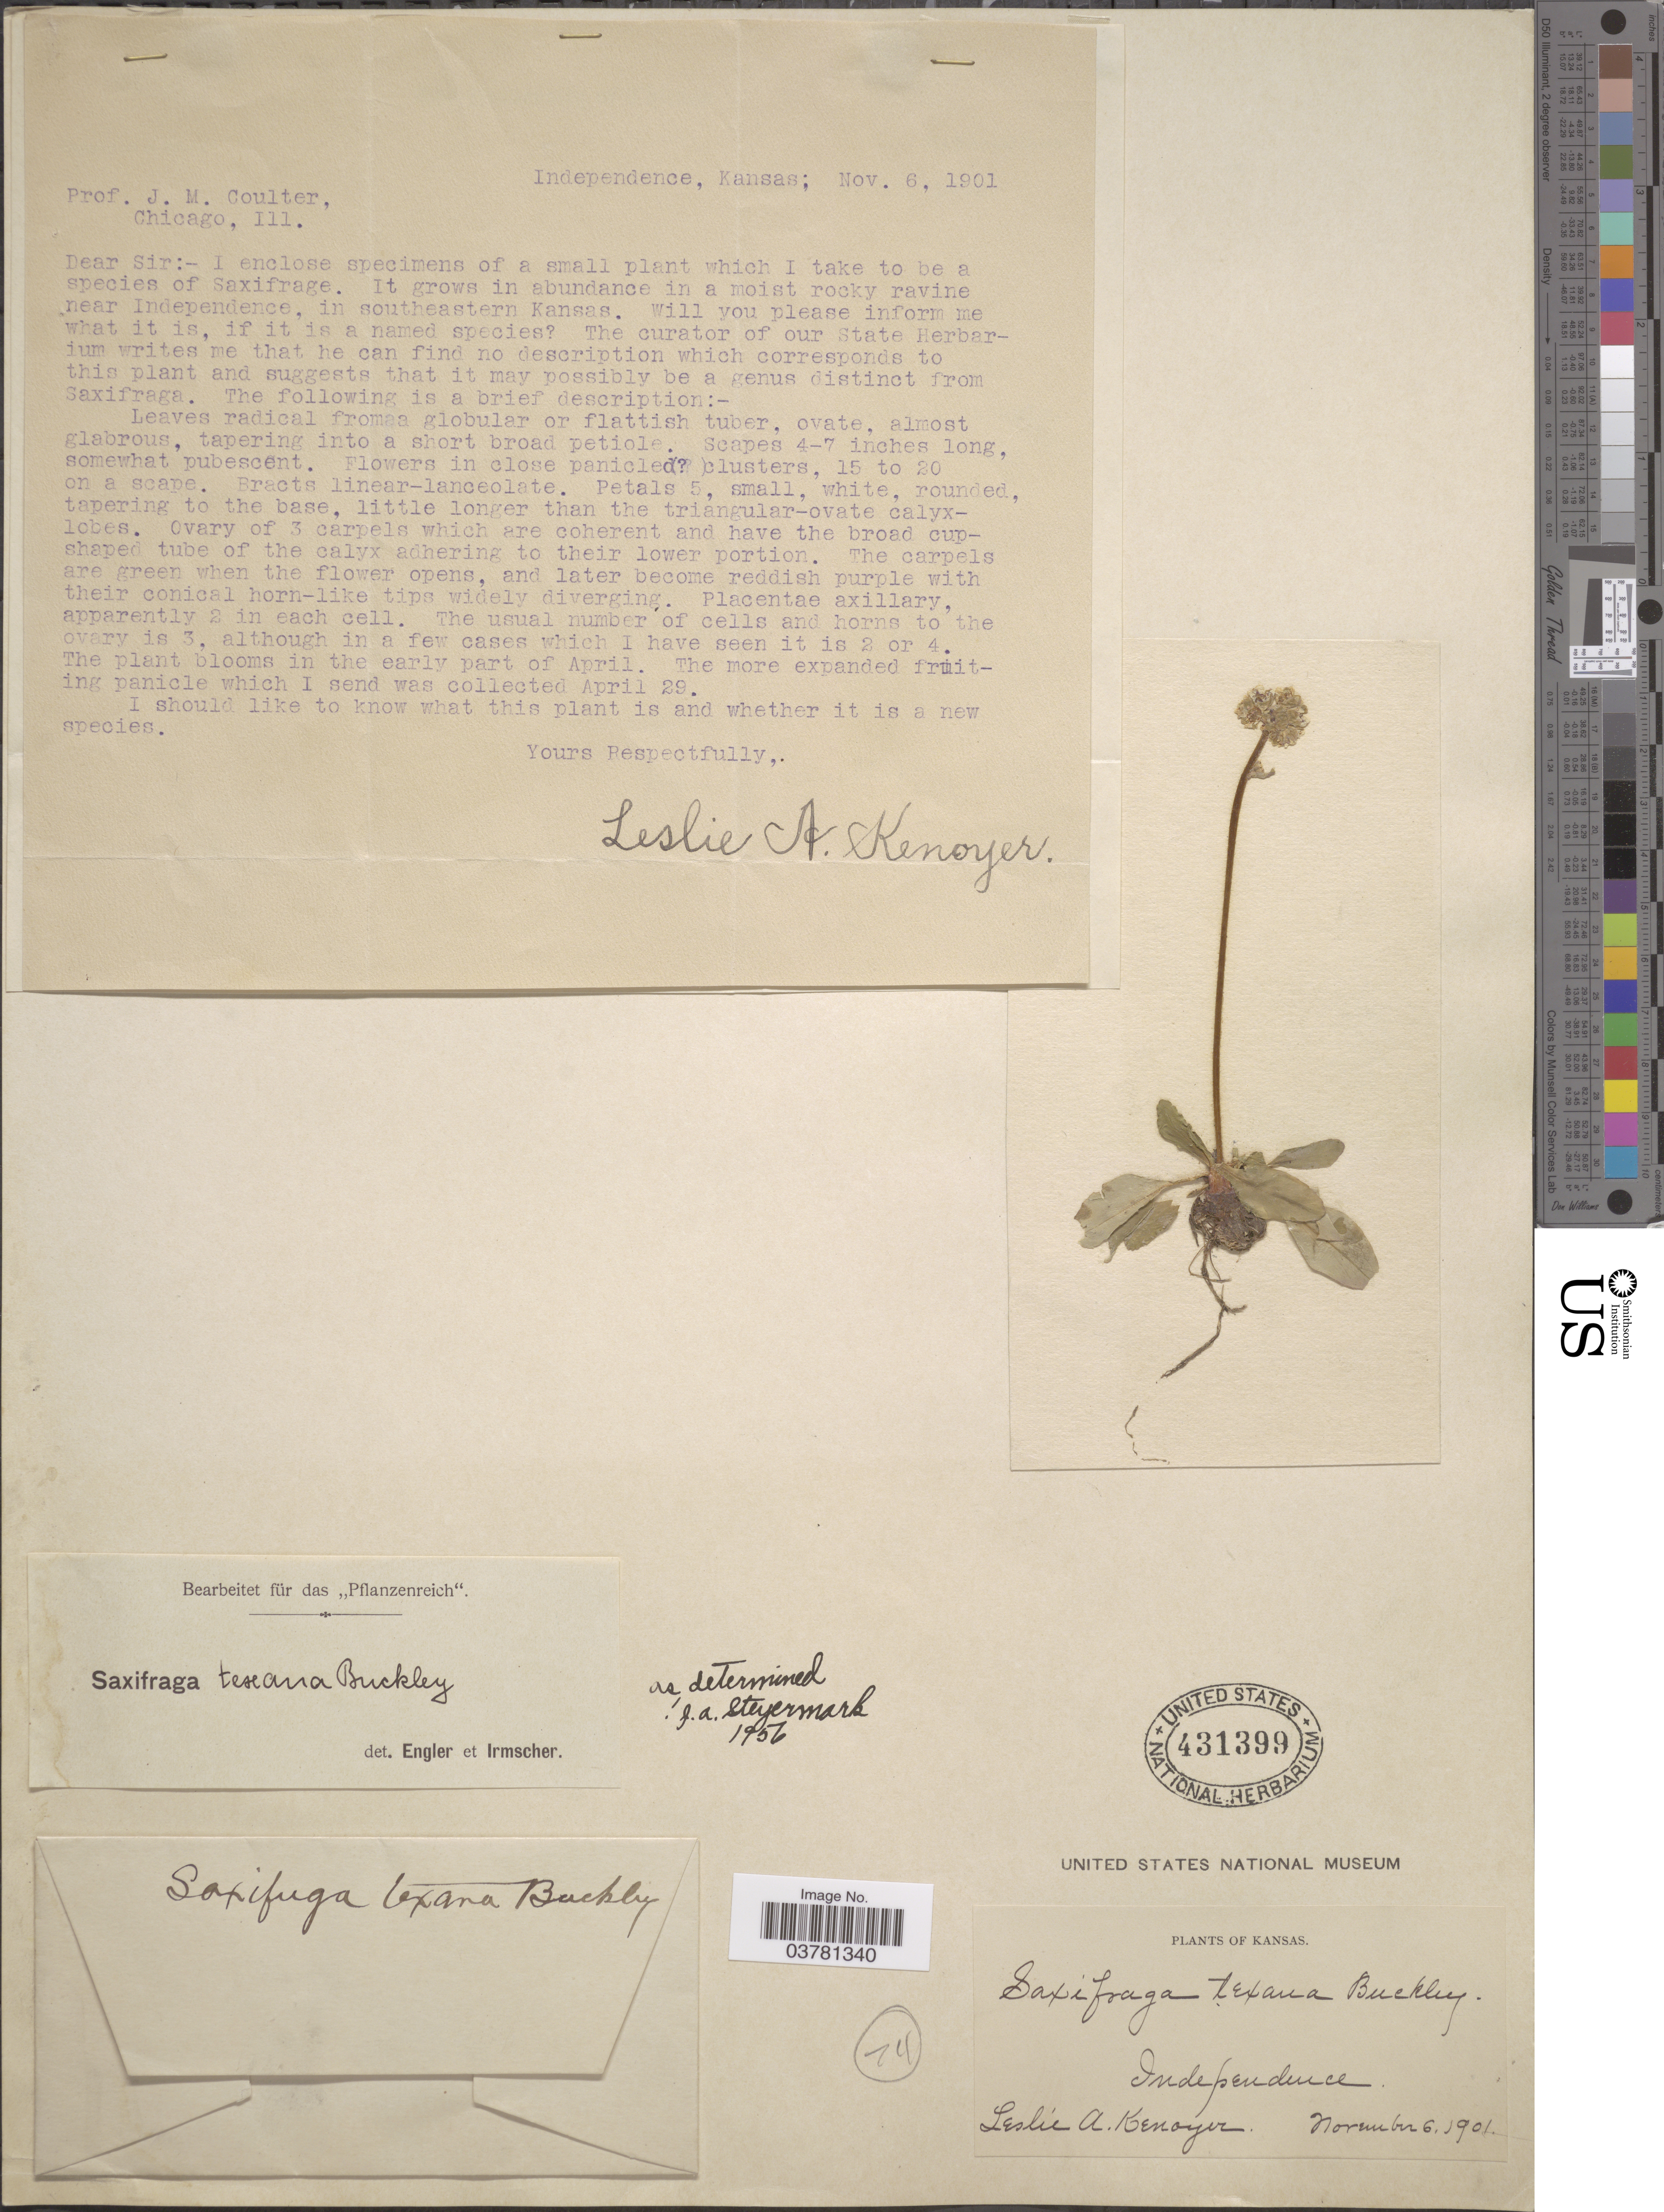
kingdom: Plantae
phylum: Tracheophyta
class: Magnoliopsida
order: Saxifragales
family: Saxifragaceae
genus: Micranthes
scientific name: Micranthes texana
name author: (Buckley) Small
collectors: L. A. Kenoyer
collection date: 1901-11-06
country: United States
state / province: Kansas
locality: Independence.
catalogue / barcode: US 431399